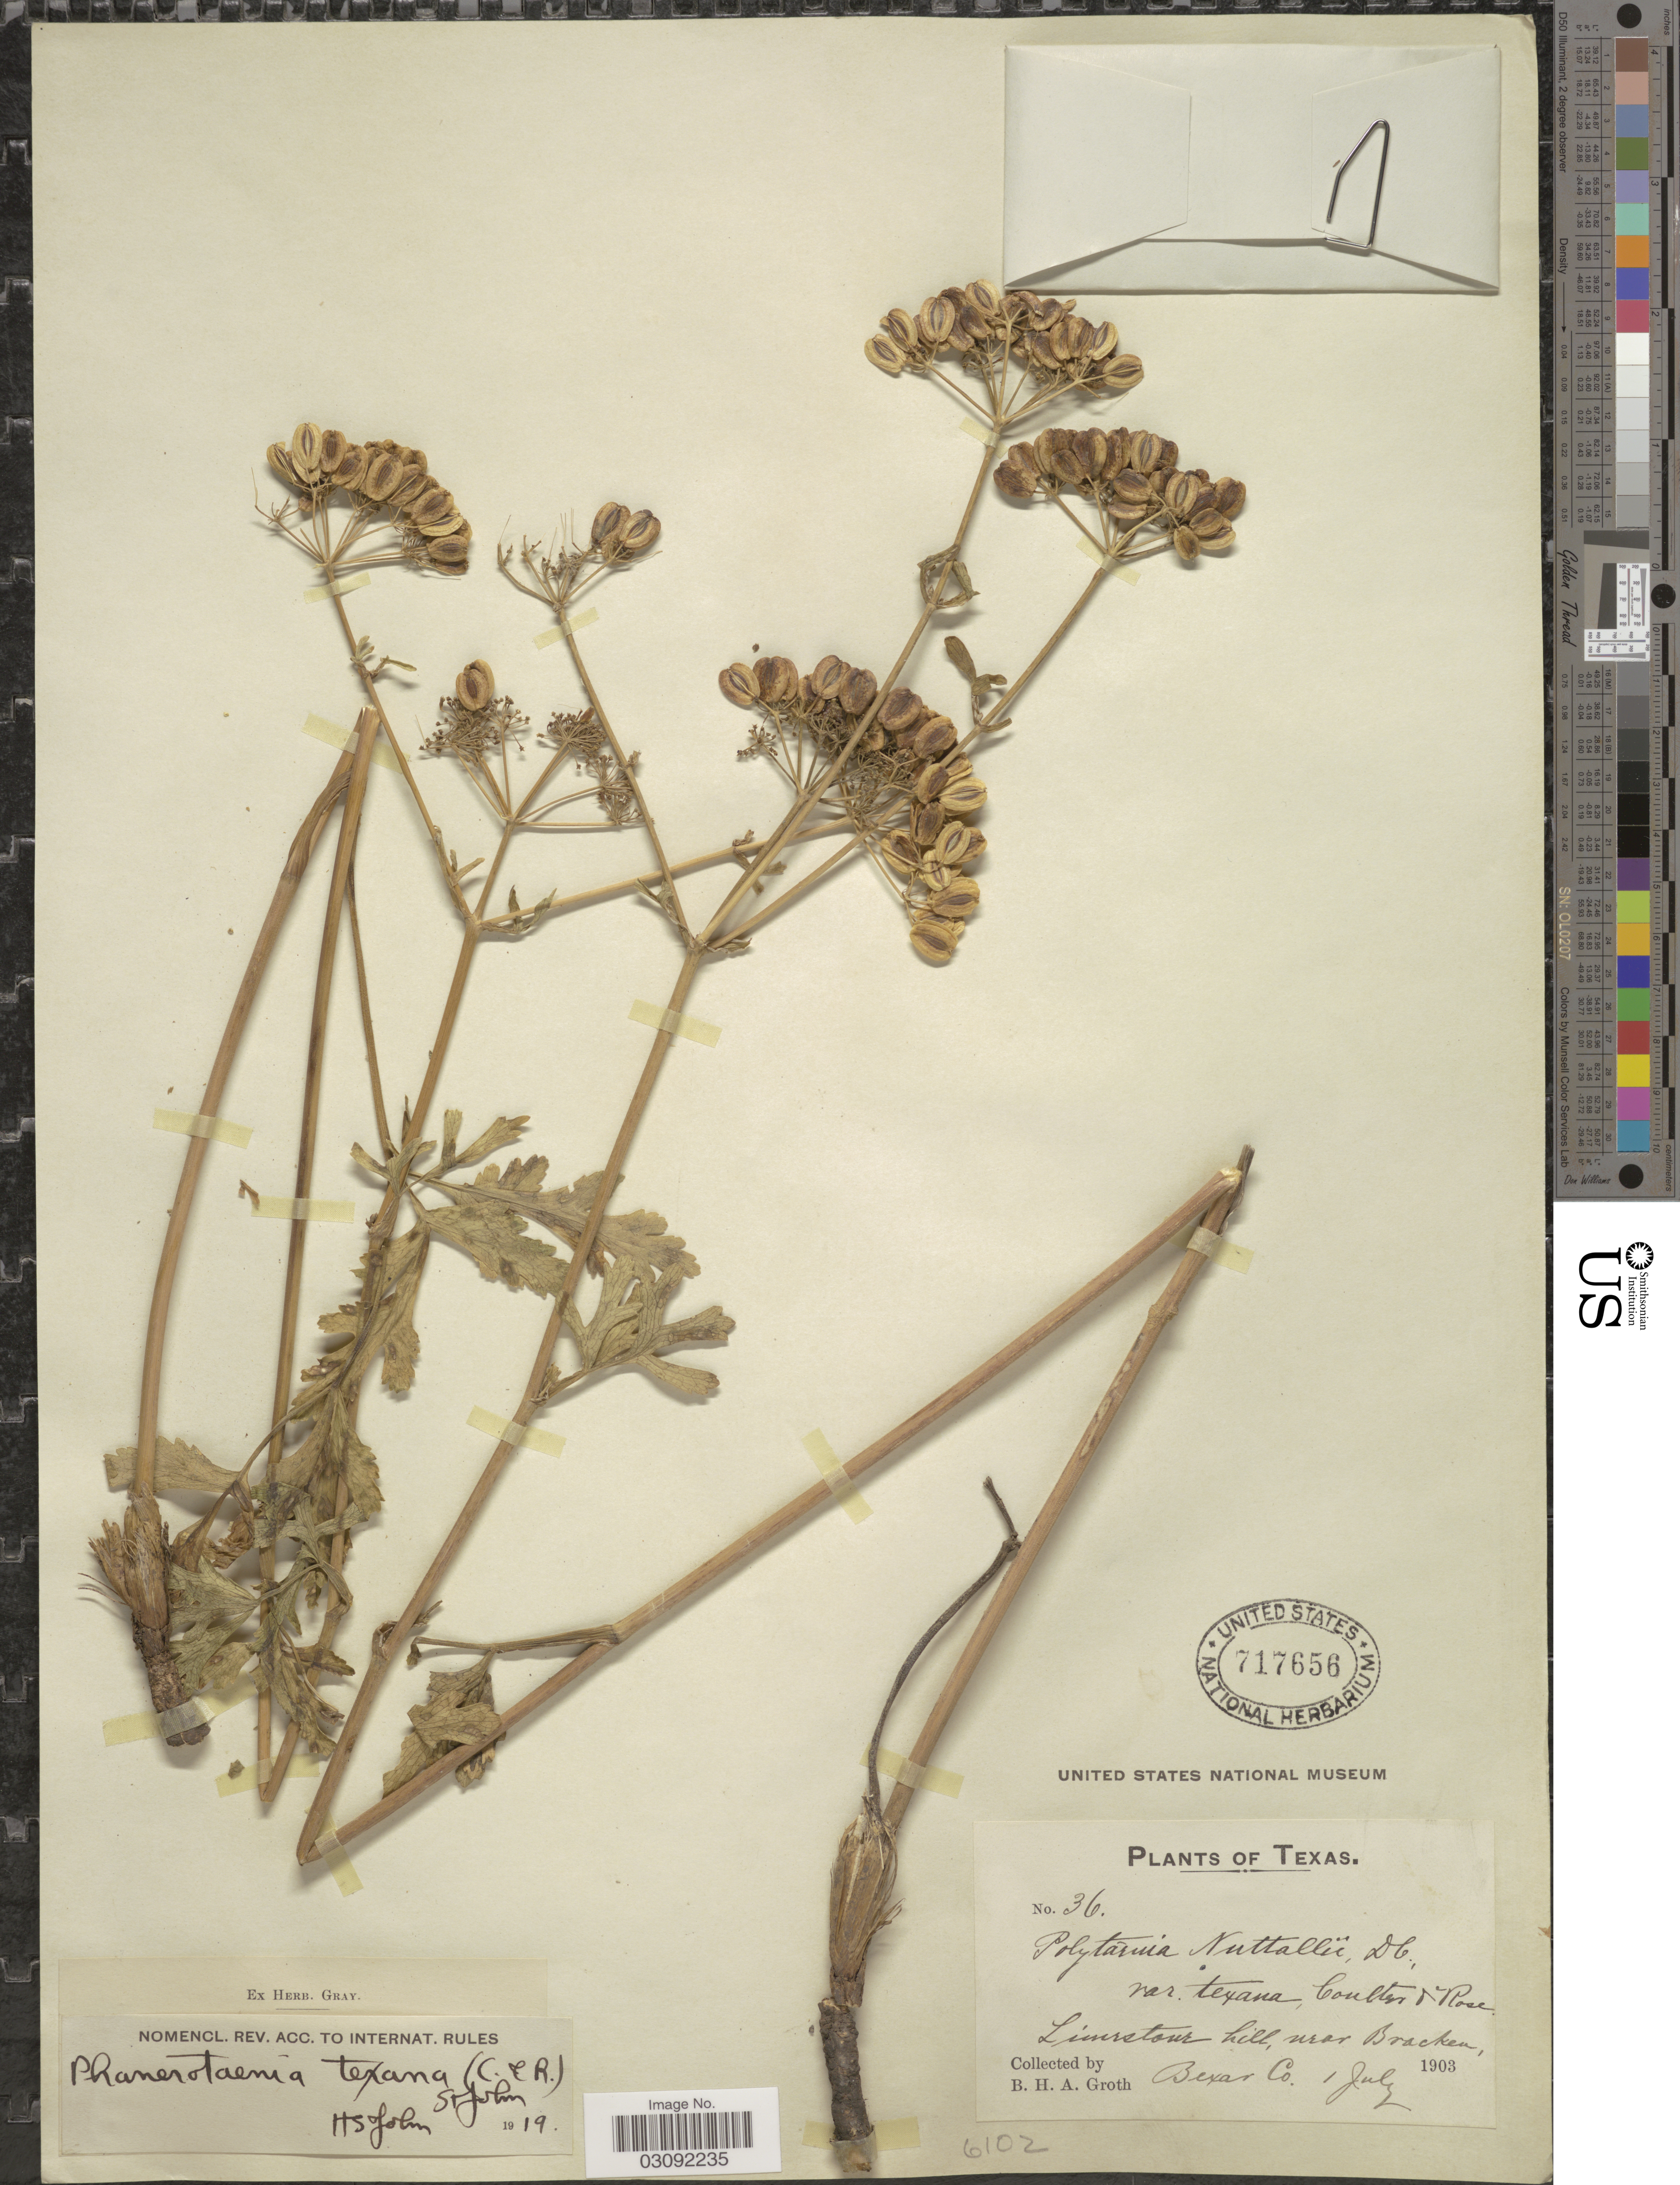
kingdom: Plantae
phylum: Tracheophyta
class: Magnoliopsida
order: Apiales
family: Apiaceae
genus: Polytaenia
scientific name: Polytaenia texana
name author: (J.M. Coult. & Rose) Mathias & Constance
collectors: B. Groth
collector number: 36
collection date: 1903-07-01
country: United States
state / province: Texas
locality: Limestone hill, near Bracken, Bexar Co.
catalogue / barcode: US 717656